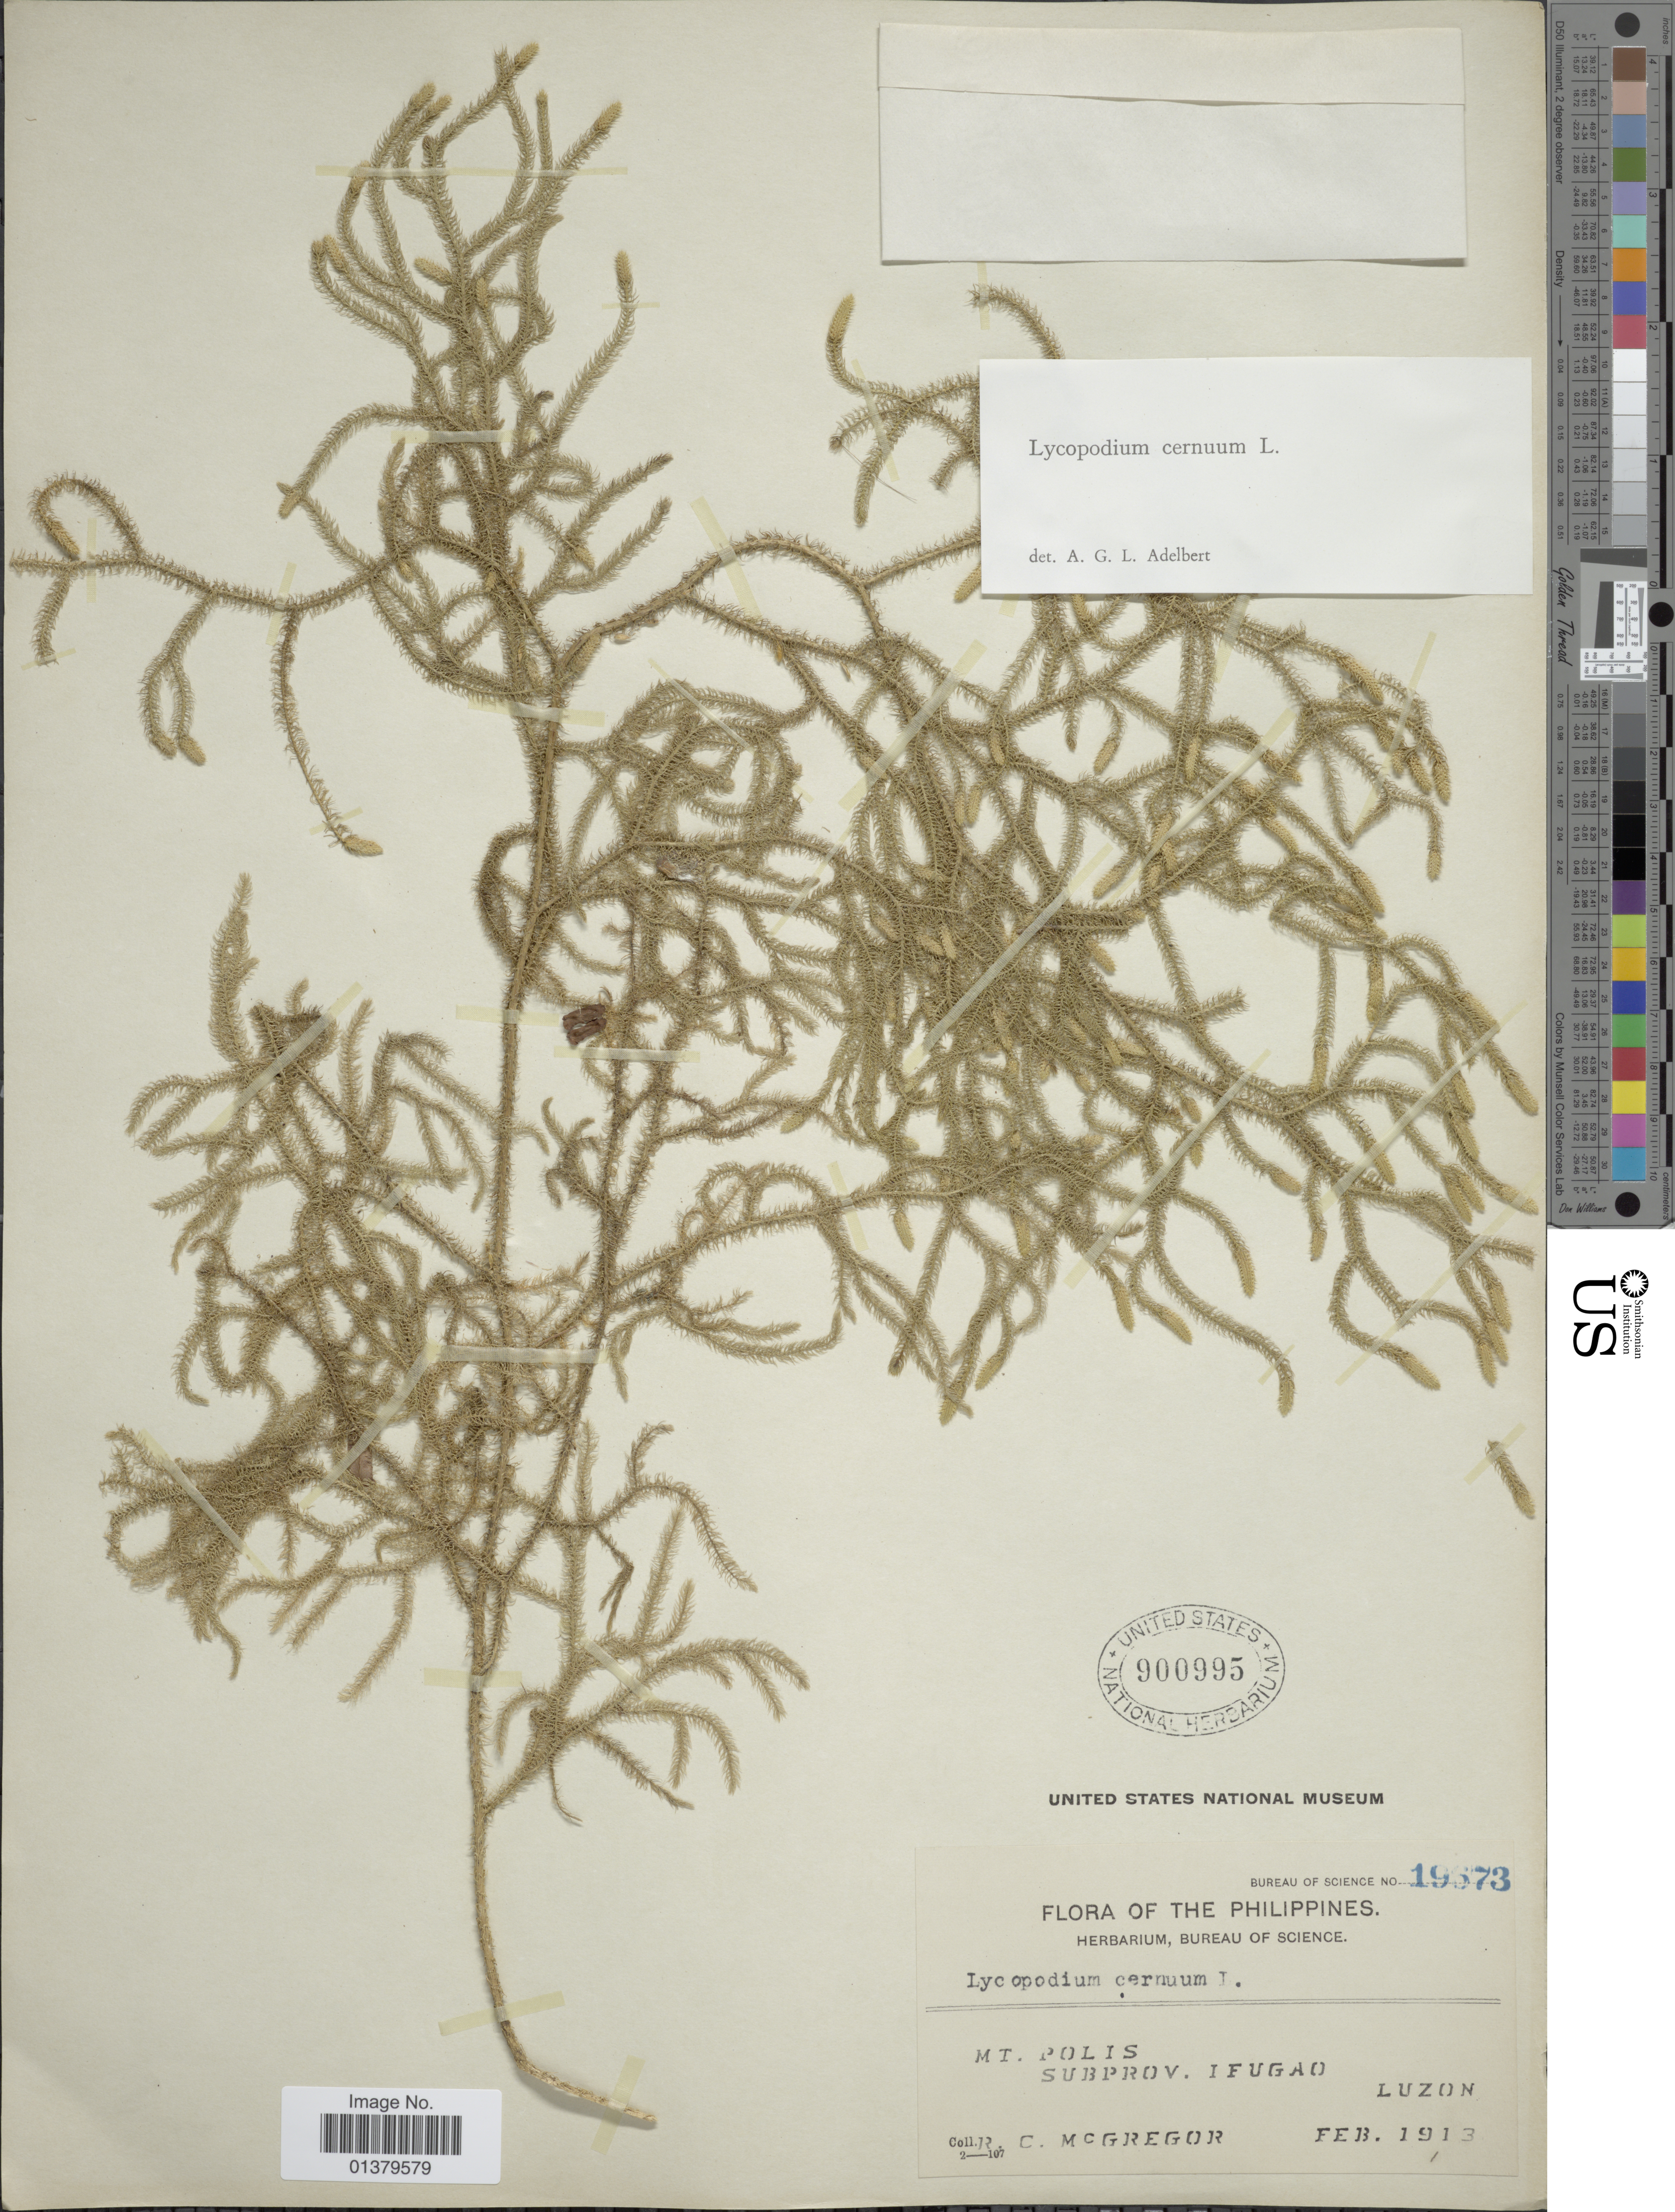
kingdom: Plantae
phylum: Tracheophyta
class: Lycopodiopsida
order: Lycopodiales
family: Lycopodiaceae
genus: Palhinhaea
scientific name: Palhinhaea cernua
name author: (L.) Vasc. & Franco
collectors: R. C. McGregor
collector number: Bureau of Science 19673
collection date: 1913-02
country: Philippines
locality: Mt Polis Sub prov. Ifugao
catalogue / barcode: US 900995